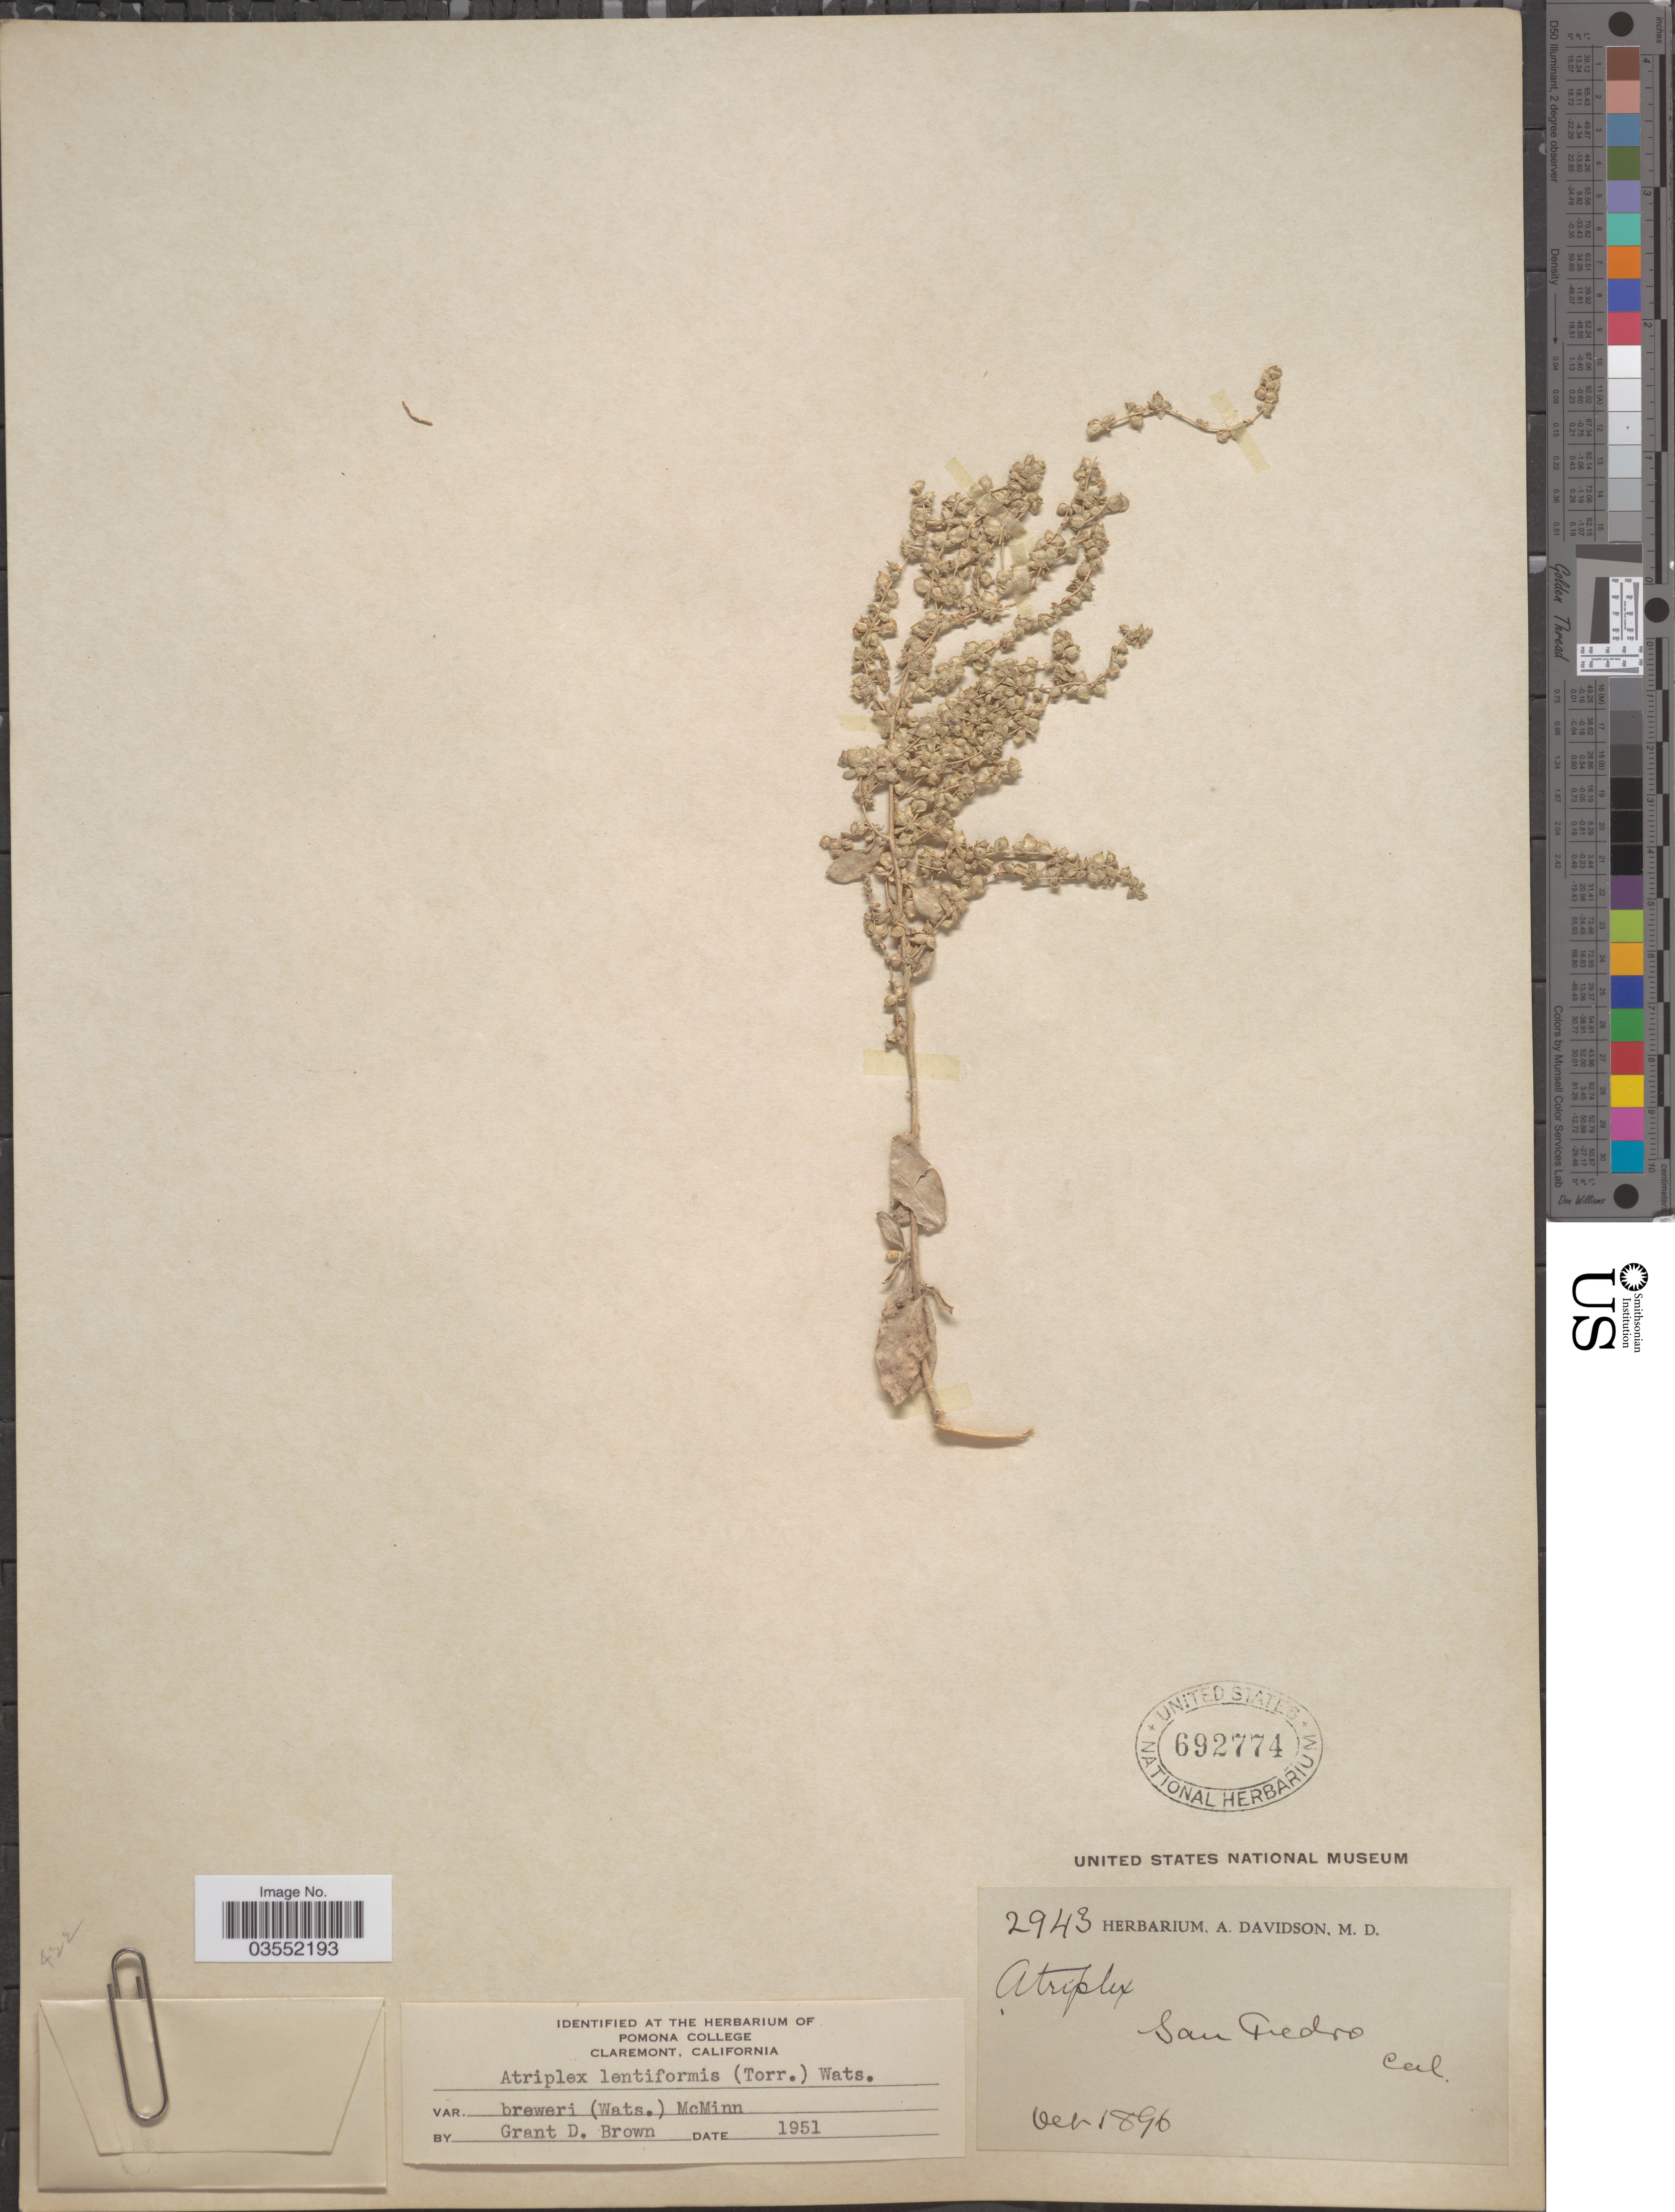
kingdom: Plantae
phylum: Tracheophyta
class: Magnoliopsida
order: Caryophyllales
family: Amaranthaceae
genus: Atriplex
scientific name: Atriplex lentiformis var. breweri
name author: (S. Watson) McMinn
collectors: ex herb. A. Davidson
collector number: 2943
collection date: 1896-10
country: United States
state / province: California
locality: San Pedro.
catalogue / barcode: US 692774